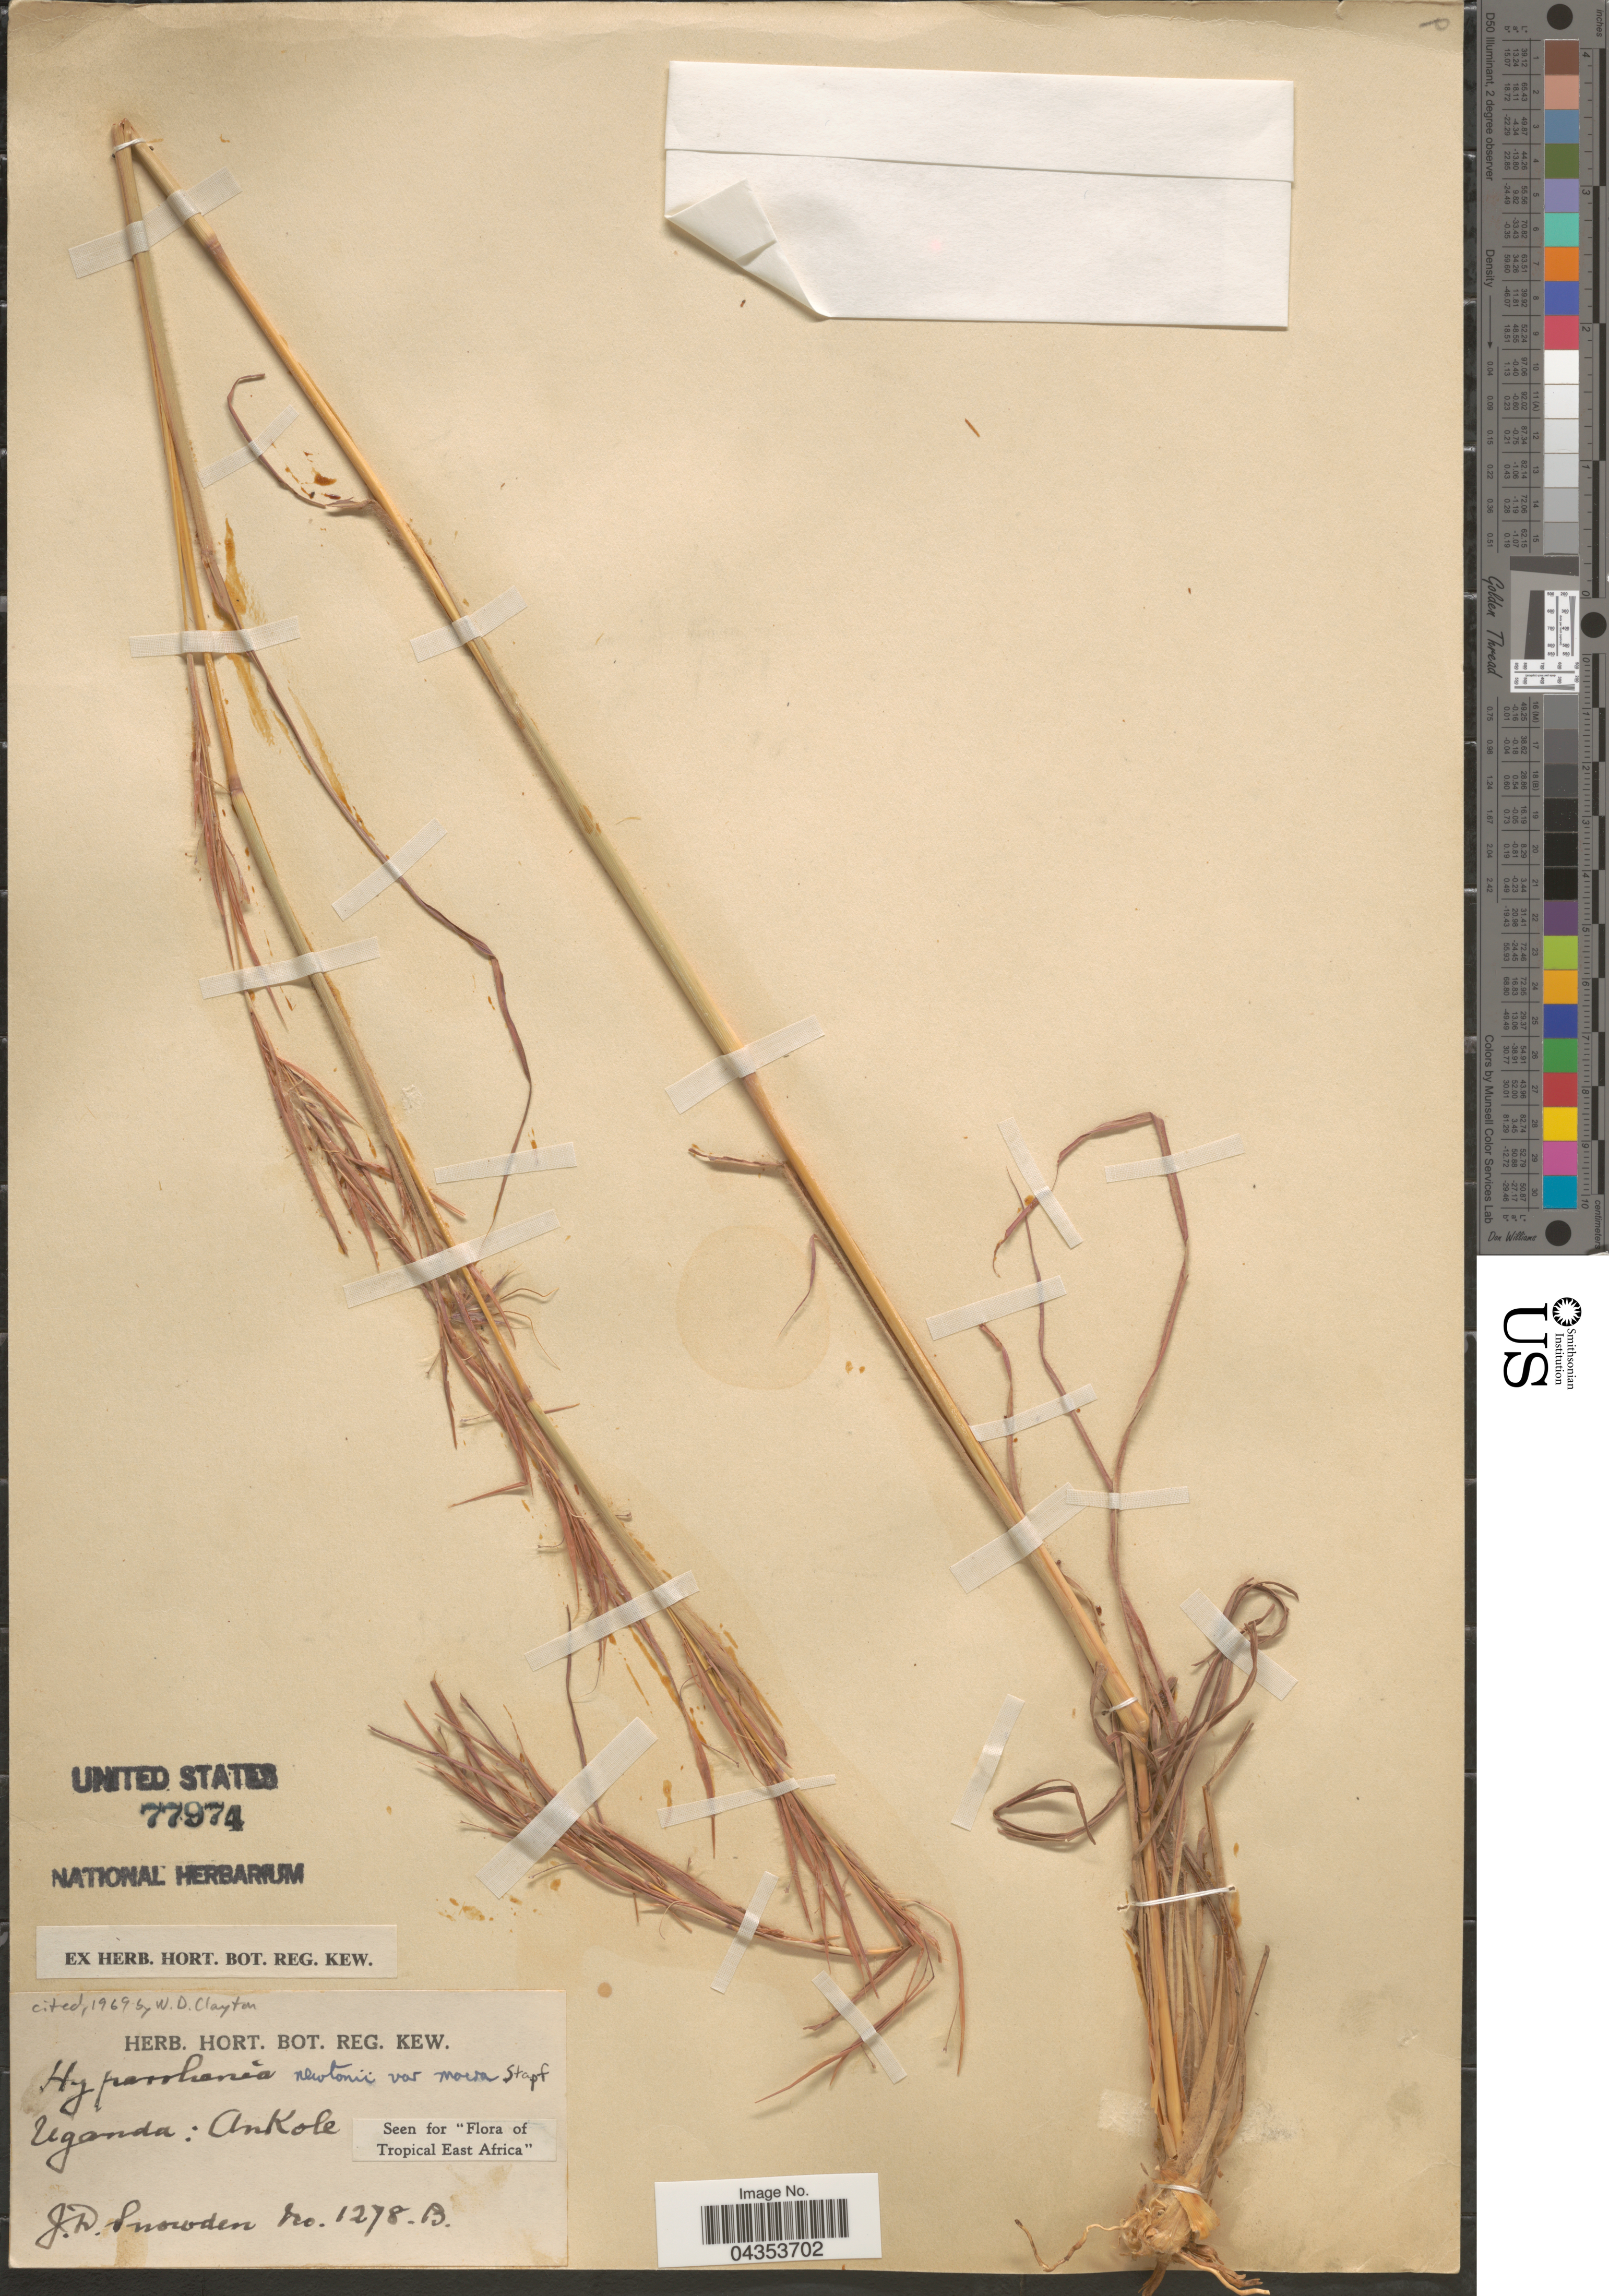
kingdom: Plantae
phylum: Tracheophyta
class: Liliopsida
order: Poales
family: Poaceae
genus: Hyparrhenia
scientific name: Hyparrhenia newtonii var. macra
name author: Stapf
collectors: J. Snowden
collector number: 1278B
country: Uganda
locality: AnKole.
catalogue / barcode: US 77974